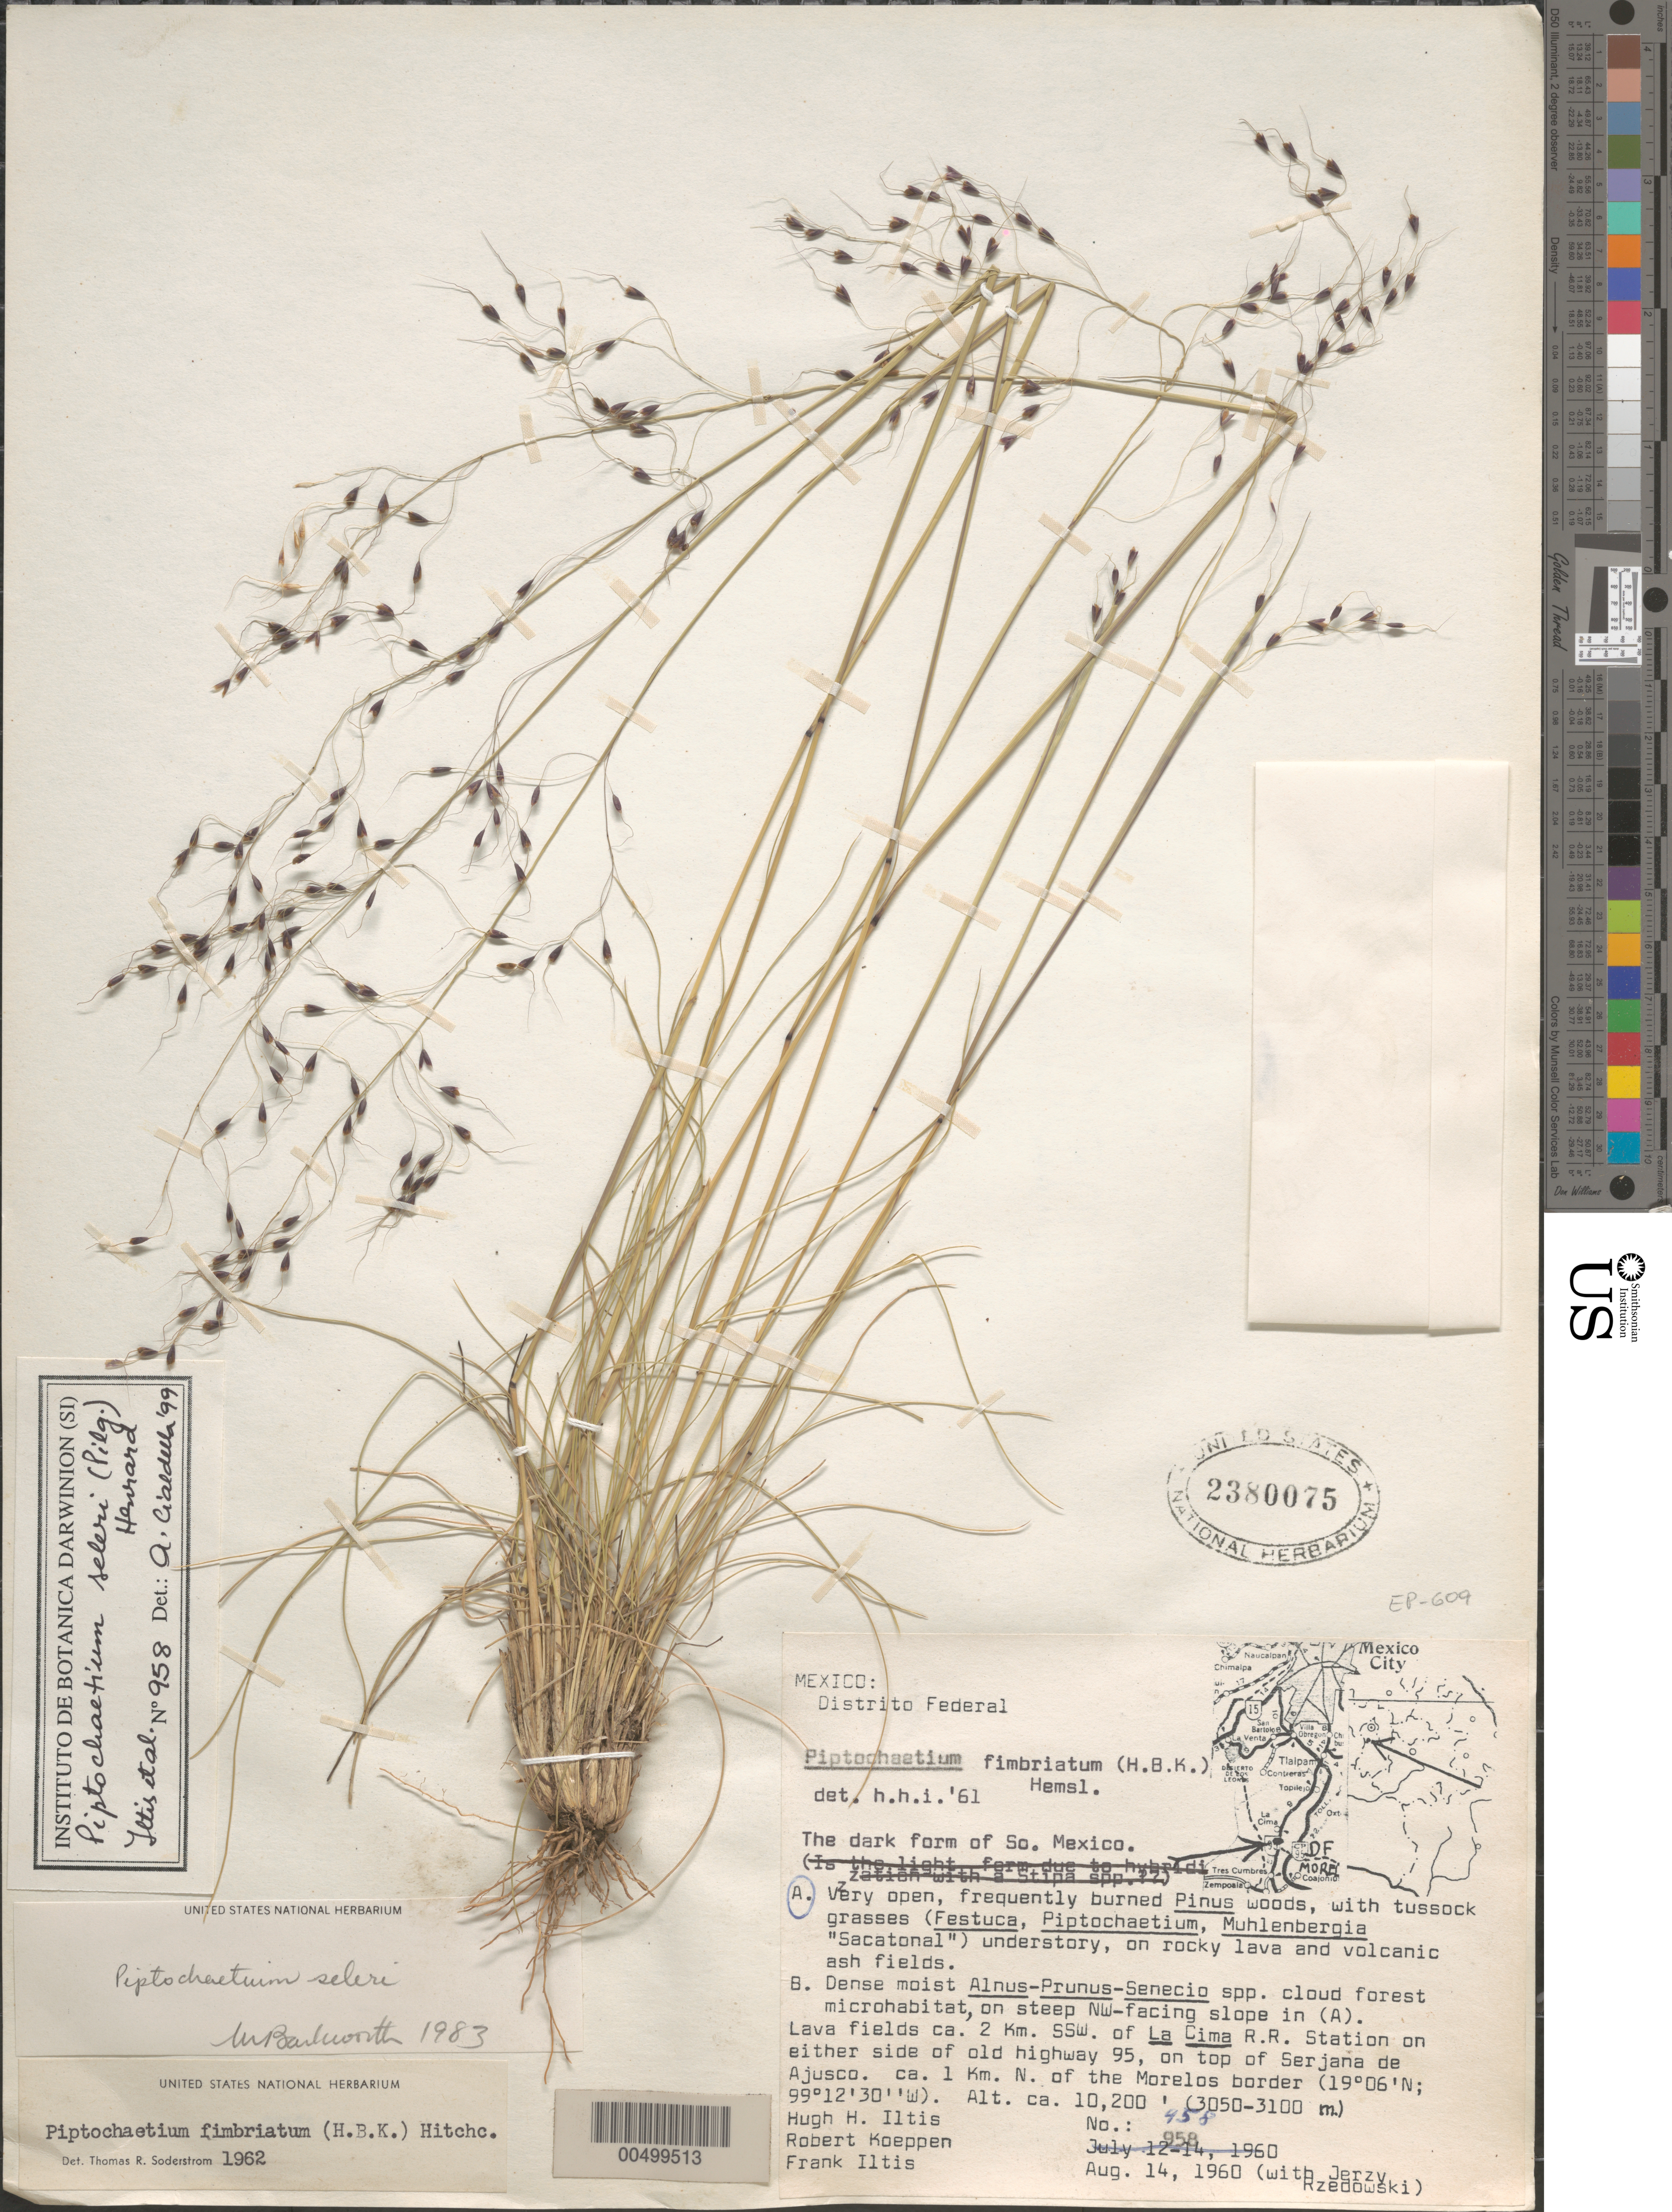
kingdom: Plantae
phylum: Tracheophyta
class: Liliopsida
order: Poales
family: Poaceae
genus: Piptochaetium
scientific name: Piptochaetium seleri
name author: (Pilg.) Henr.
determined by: Barkworth, M. E.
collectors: H. H. Iltis, R. C. Koeppen, F. S. Iltis & J. Rzedowski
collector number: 458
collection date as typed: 14 Aug 1960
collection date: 1960-08-14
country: Mexico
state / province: Distrito Federal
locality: Ca 2 km SSW of La Cima R.R. Station on either side of old hwy 95, on top of Serjana de Ajusco, ca 1 km N of the Morelos border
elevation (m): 3050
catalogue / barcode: US 2380075